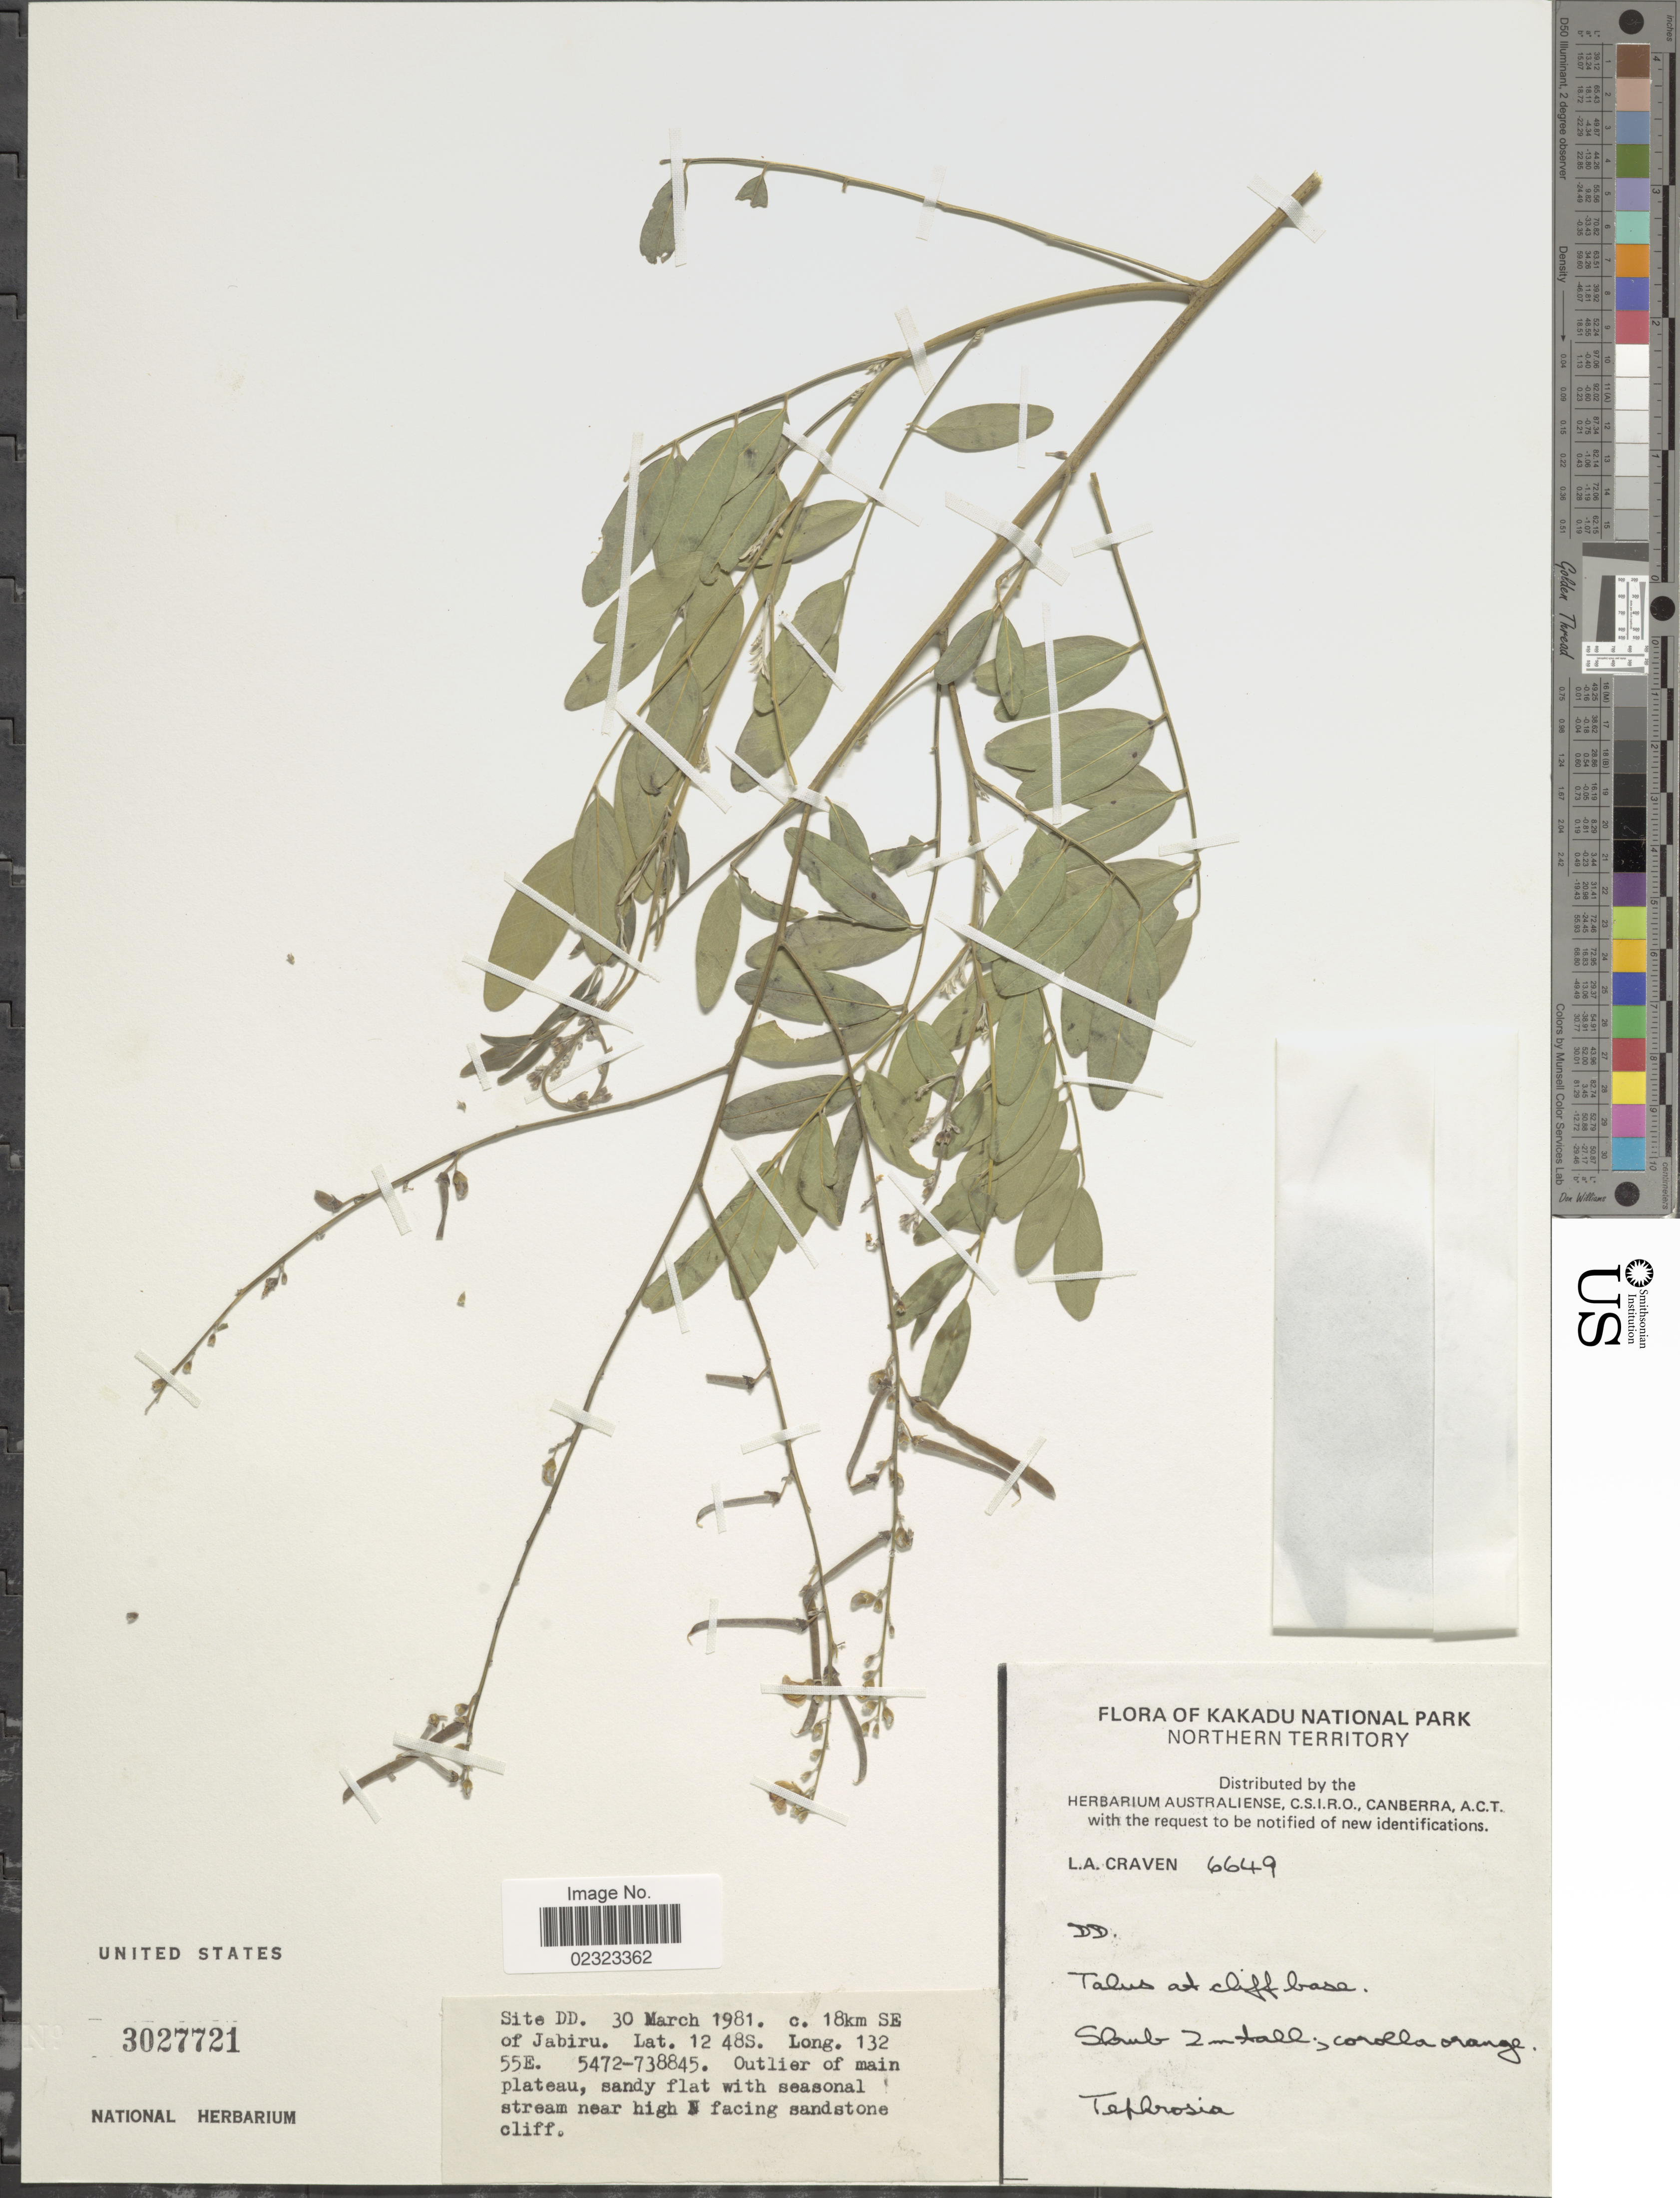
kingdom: Plantae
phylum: Tracheophyta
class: Magnoliopsida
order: Fabales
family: Fabaceae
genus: Tephrosia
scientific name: Tephrosia sp.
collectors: L. A. Craven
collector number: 6649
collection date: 1981-03-30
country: Australia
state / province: Northern Territory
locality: Kakadu National Park, site DD, c. 18 km SE of Jabiru, Outlier of main plateau.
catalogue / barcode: US 3027721